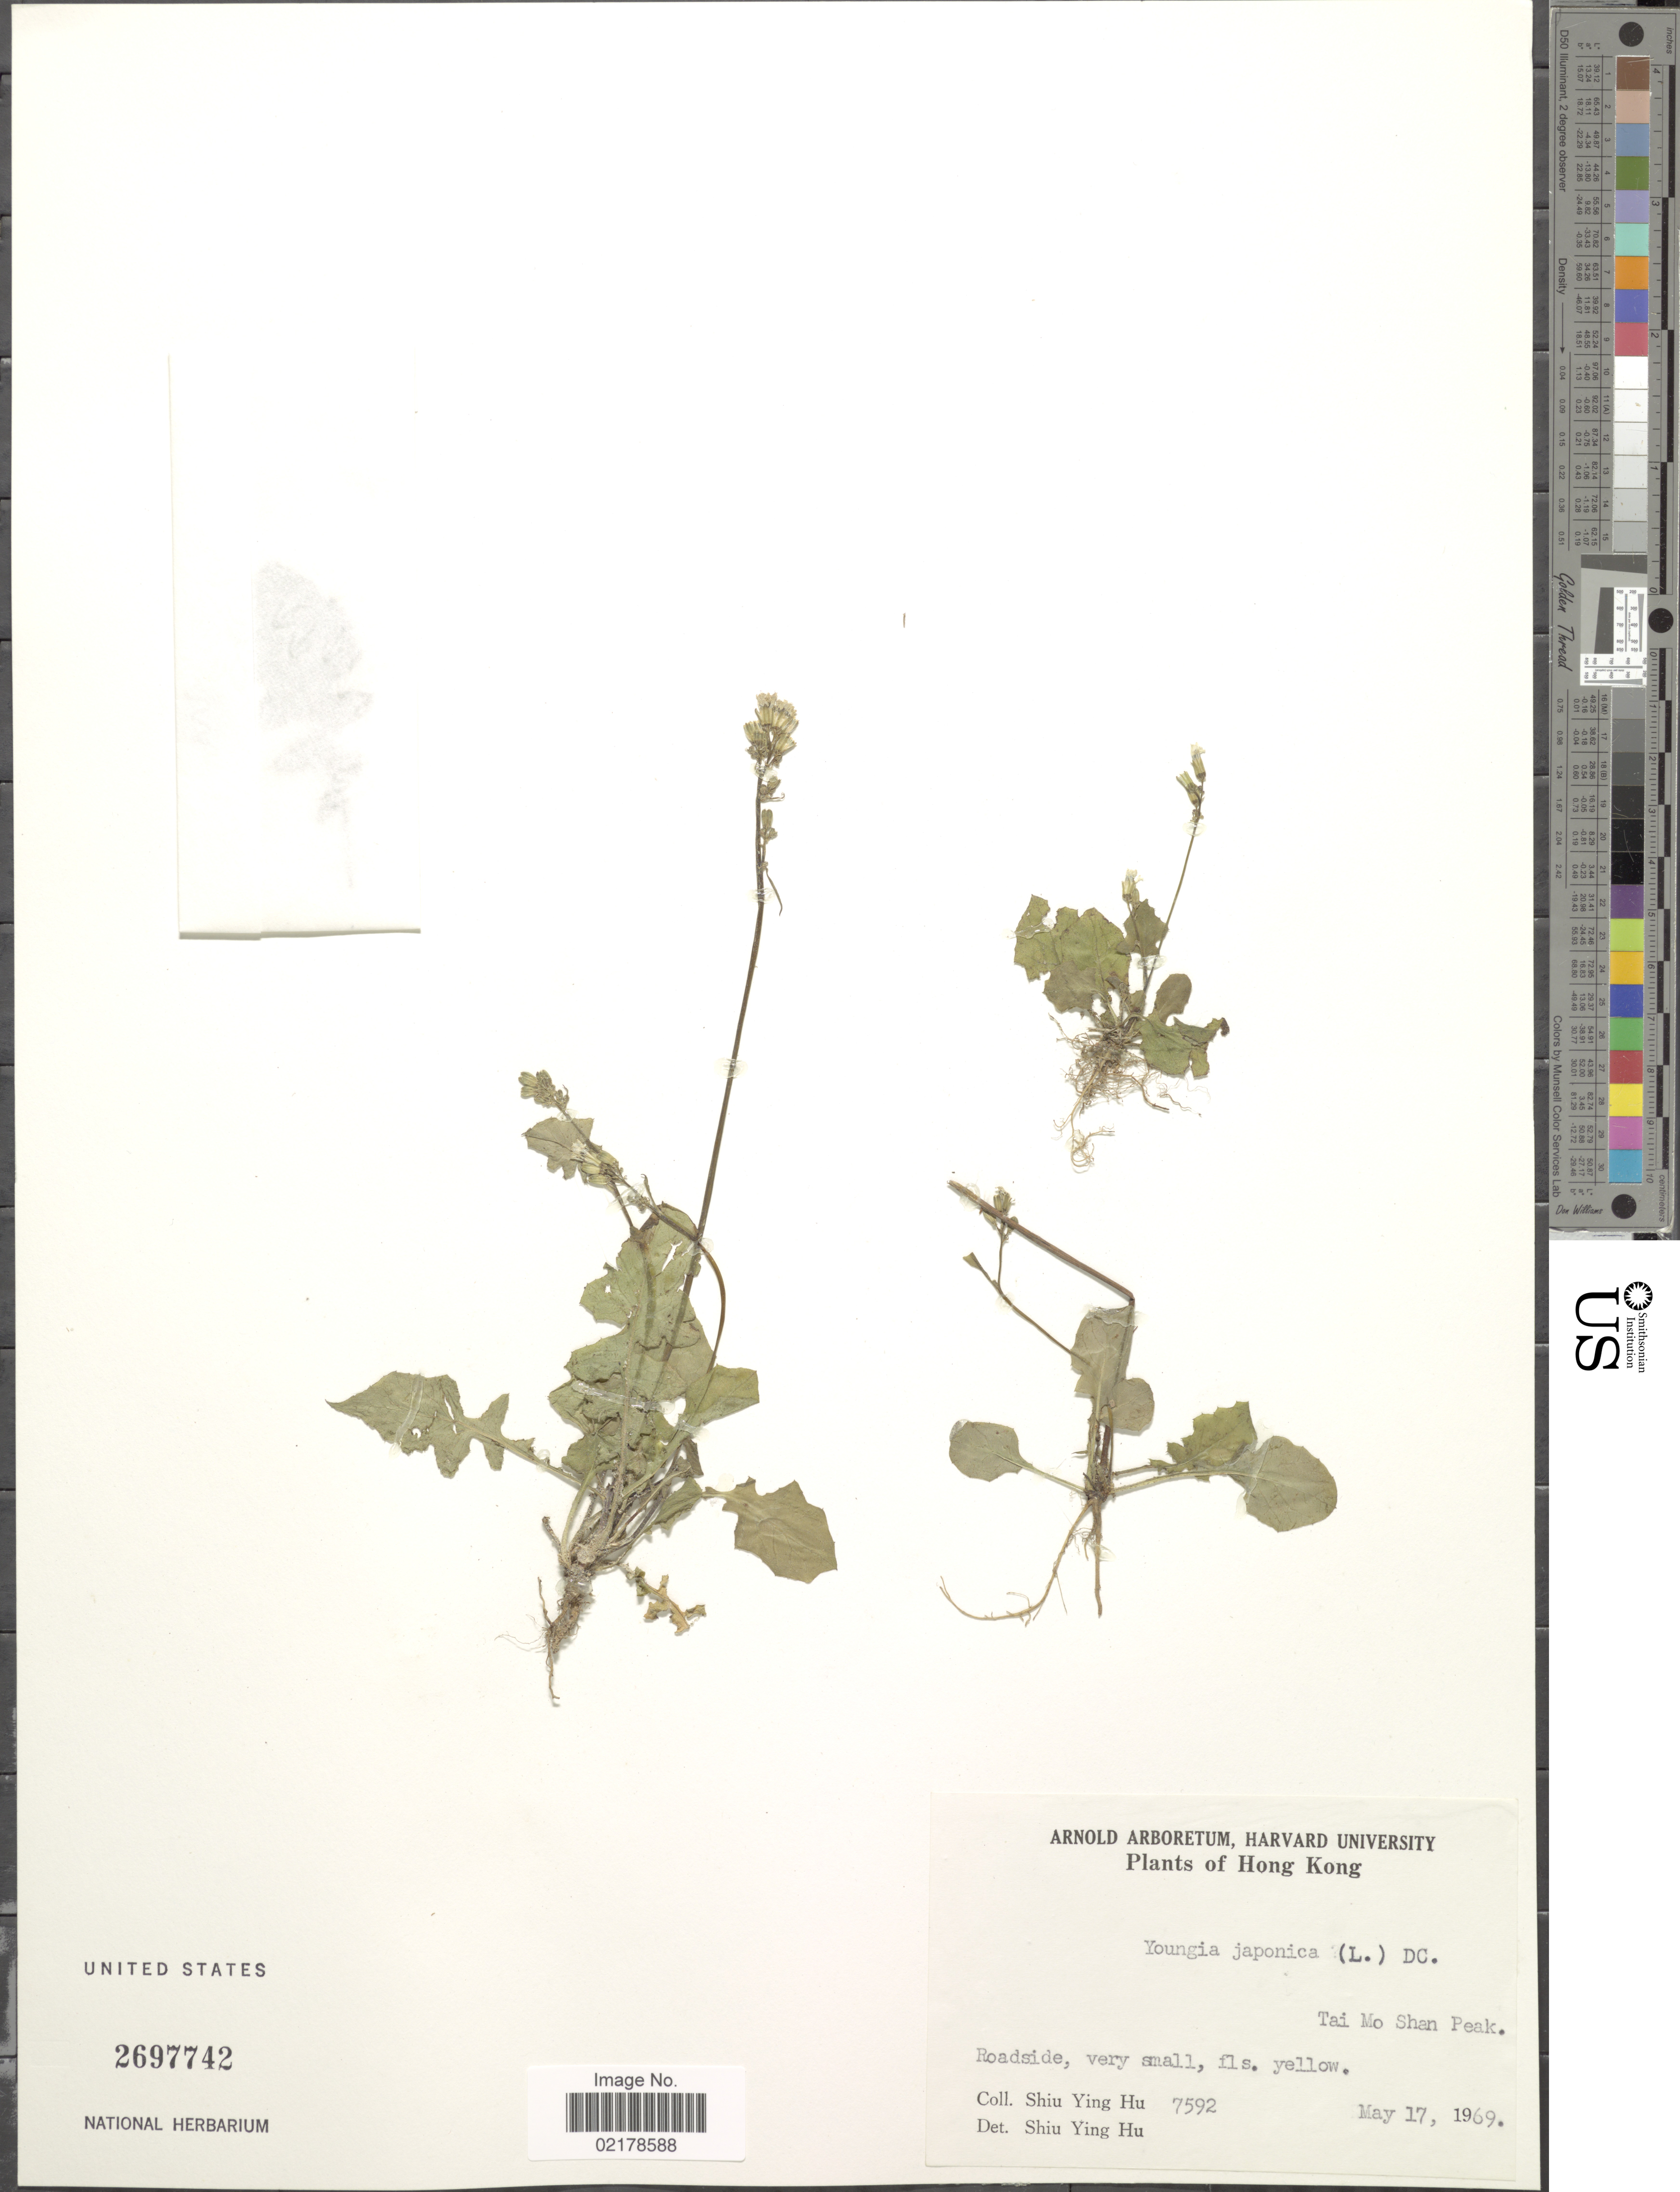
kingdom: Plantae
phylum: Tracheophyta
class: Magnoliopsida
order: Asterales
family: Asteraceae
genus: Youngia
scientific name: Youngia japonica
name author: (L.) DC.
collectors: S. Y. Hu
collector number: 7592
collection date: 1969-05-17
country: China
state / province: Hong Kong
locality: Tai Mo Shan Peak, Roadside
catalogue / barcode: US 2697742